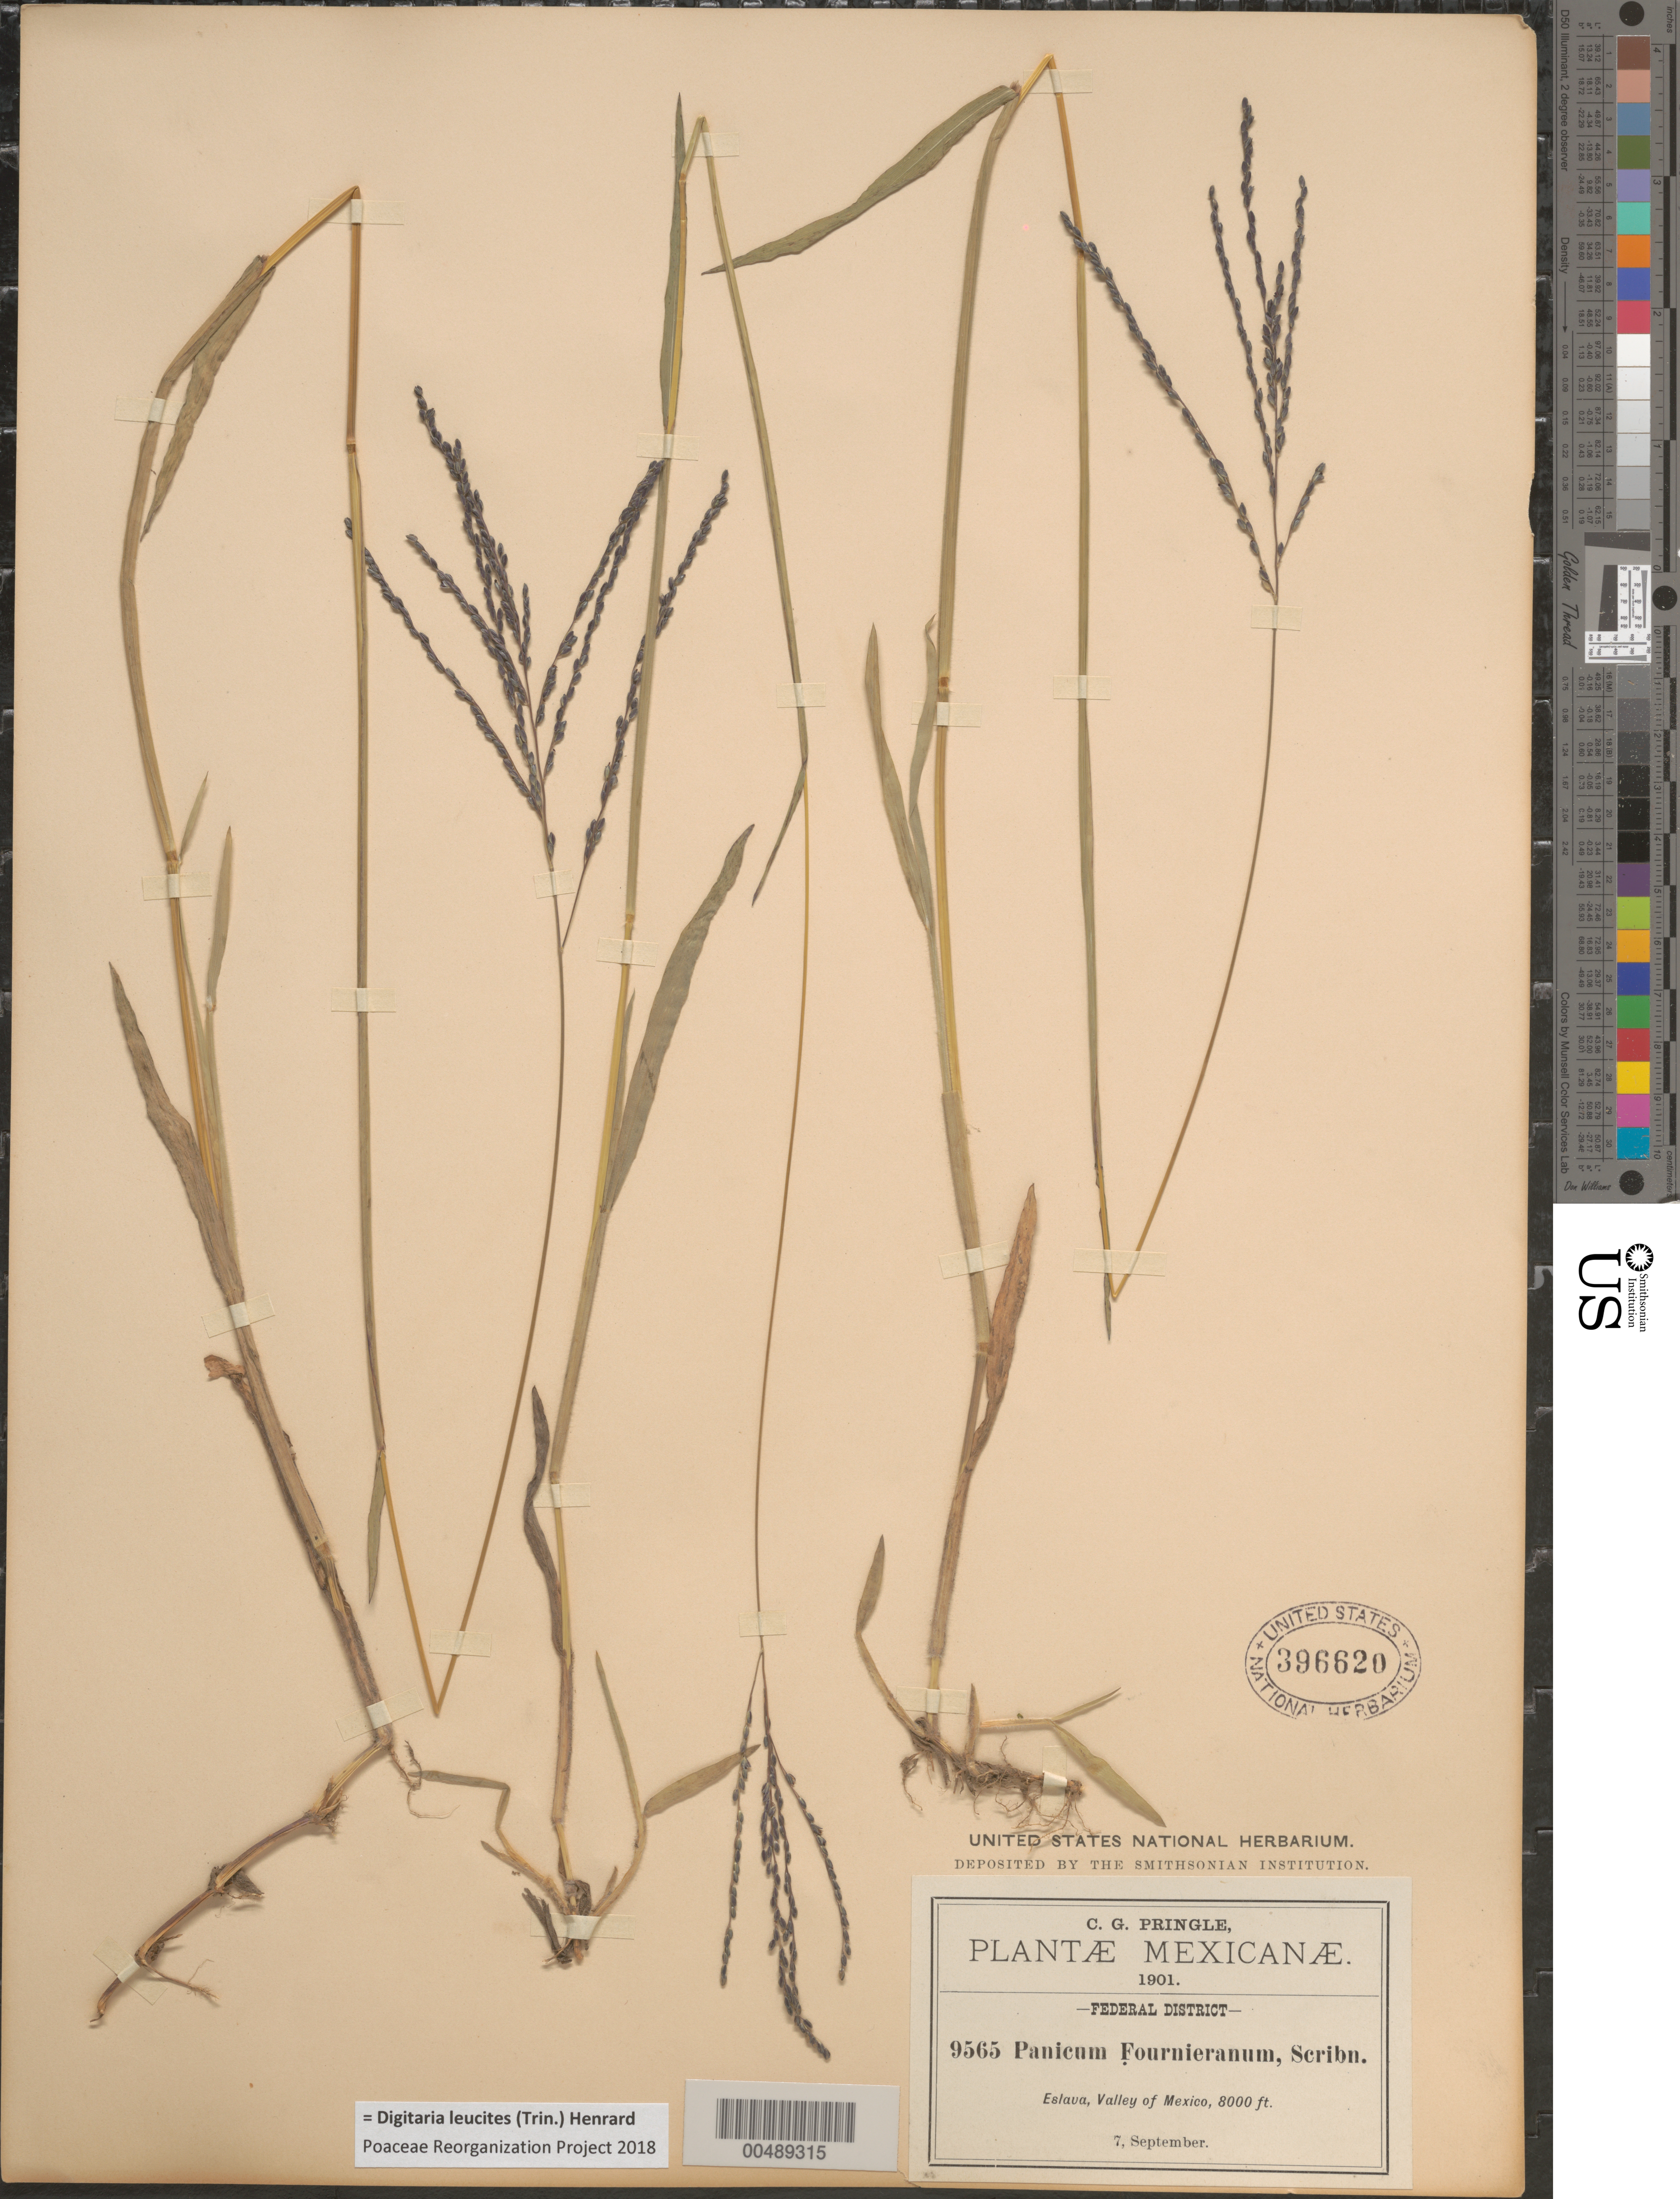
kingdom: Plantae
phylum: Tracheophyta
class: Liliopsida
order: Poales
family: Poaceae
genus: Digitaria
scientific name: Digitaria leucites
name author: (Trin.) Henr.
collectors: C. G. Pringle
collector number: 9565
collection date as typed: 7 Sep 1901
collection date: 1901-09-07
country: Mexico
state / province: Distrito Federal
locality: Eslava, Valley of Mexico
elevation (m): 2438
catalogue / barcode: US 396620